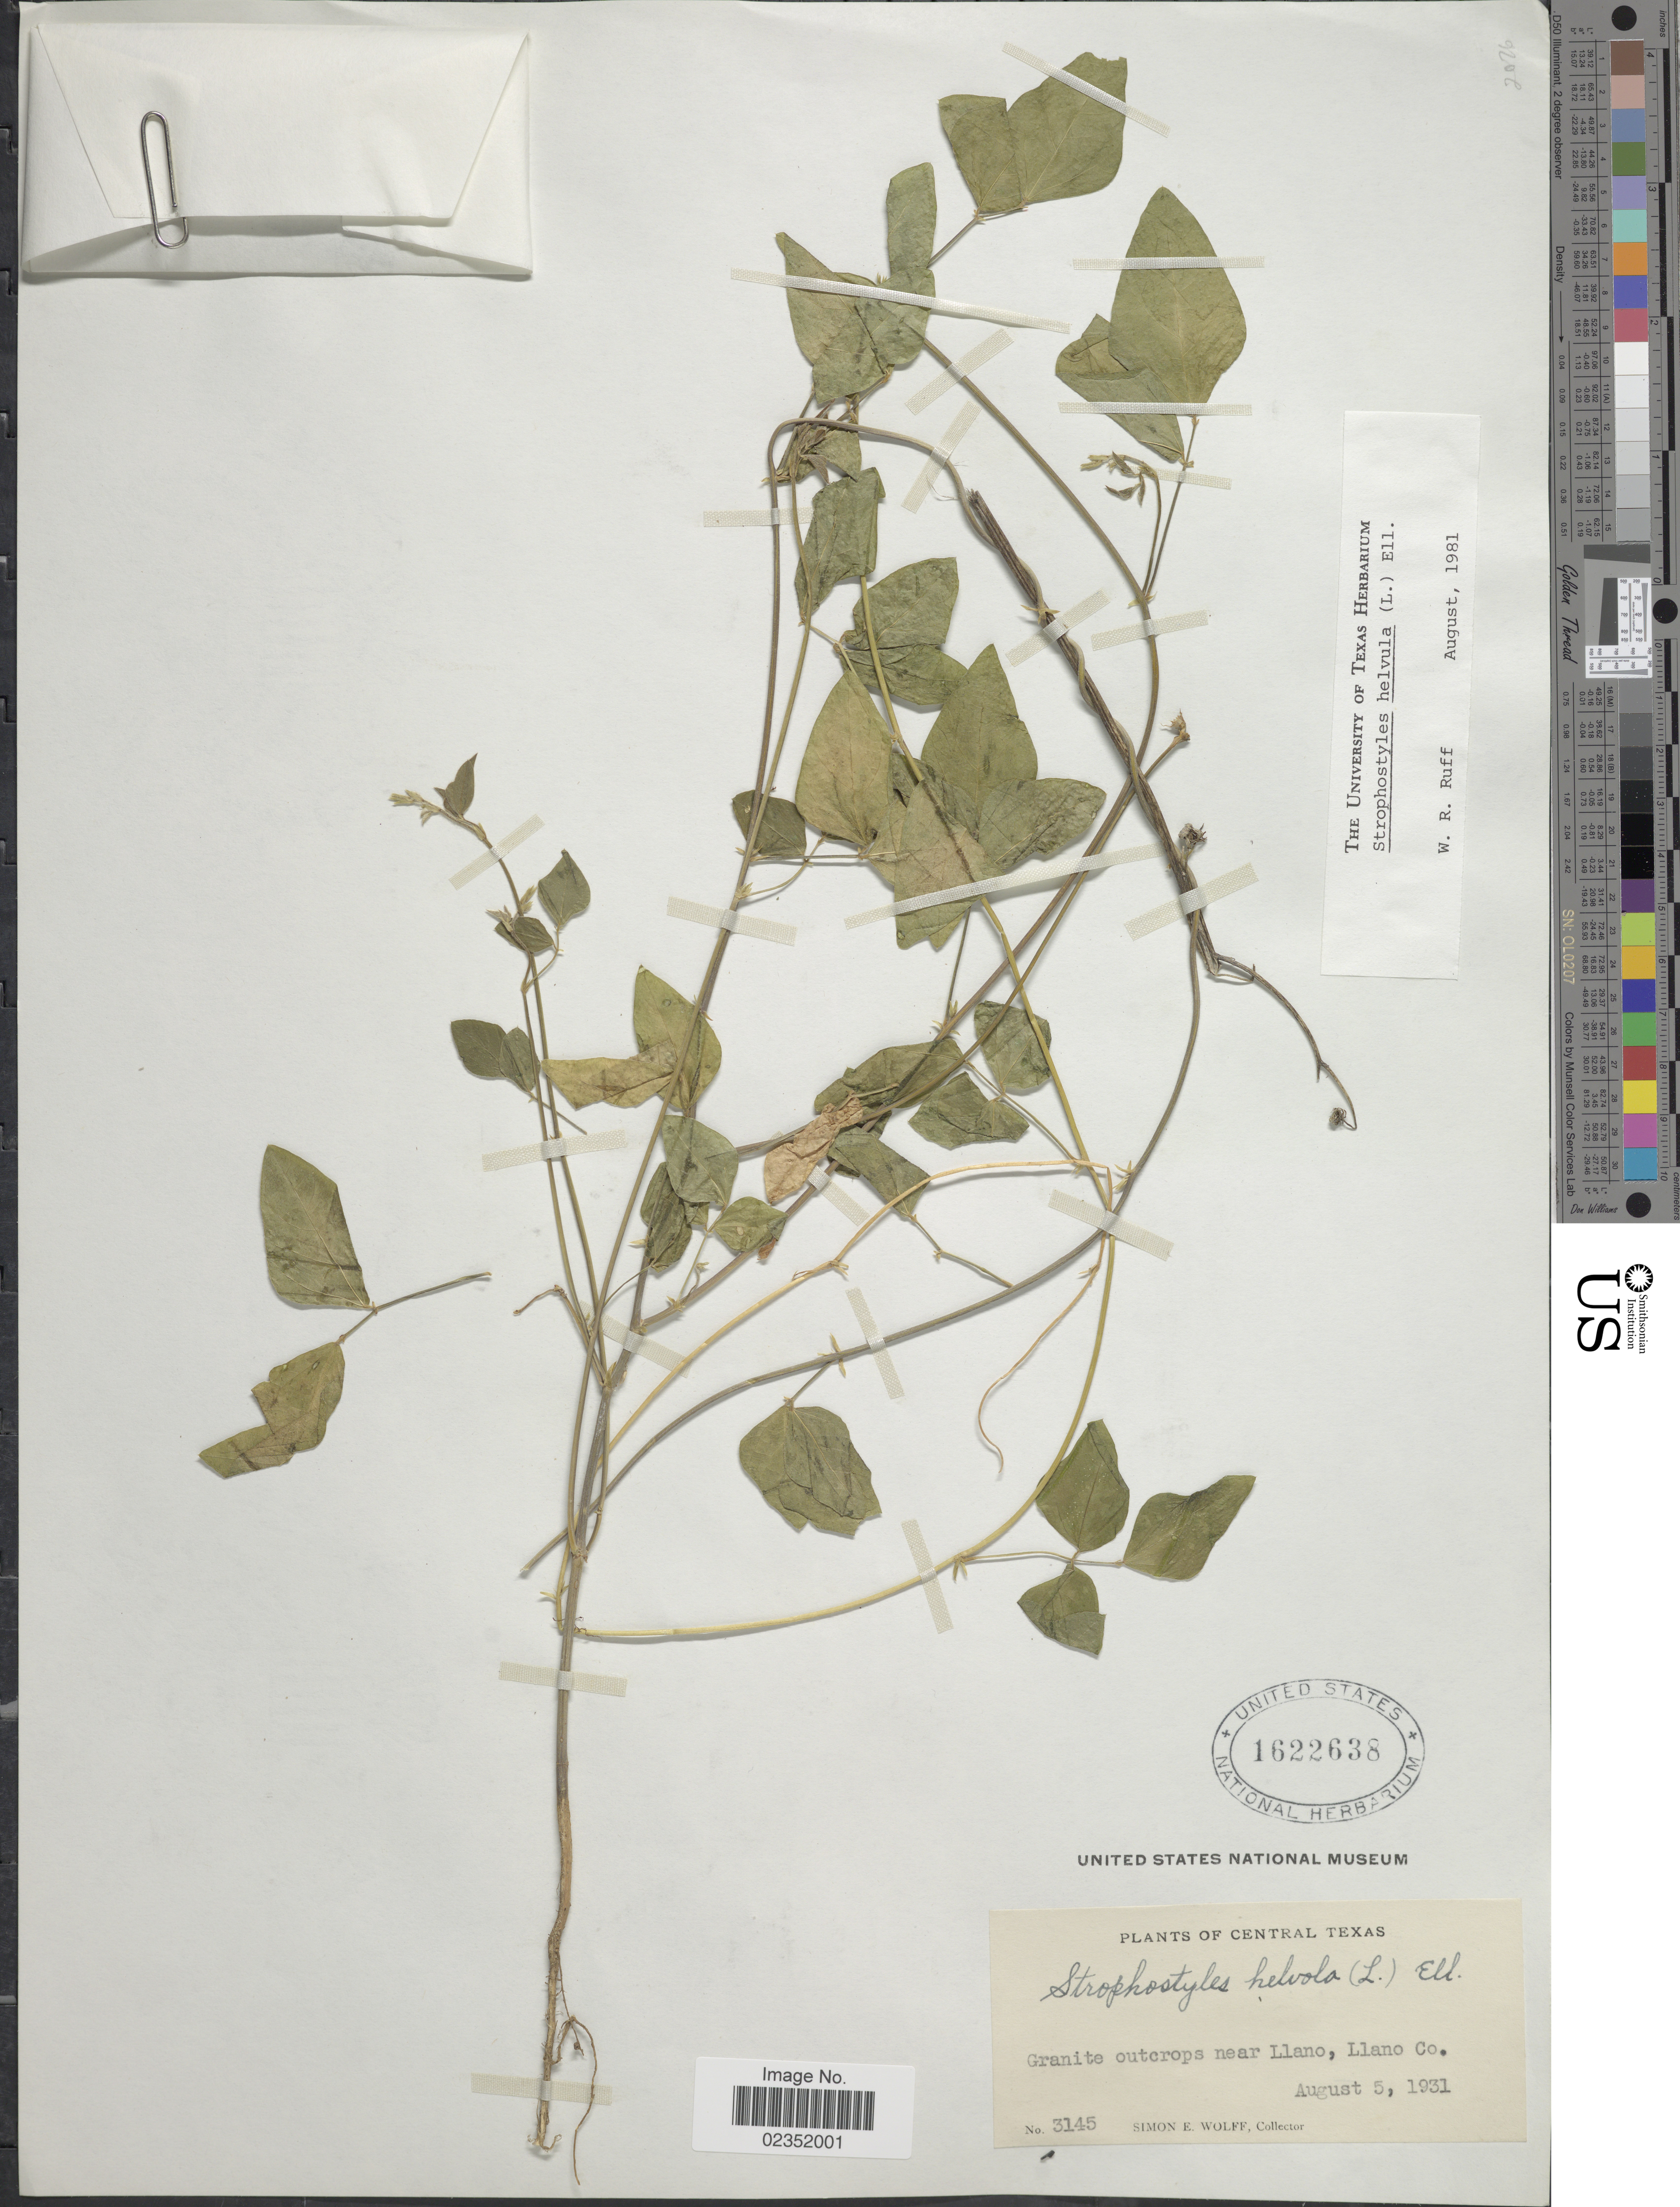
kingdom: Plantae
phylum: Tracheophyta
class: Magnoliopsida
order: Fabales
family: Fabaceae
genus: Strophostyles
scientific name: Strophostyles helvola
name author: (L.) Elliott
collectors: S. E. Wolff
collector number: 3145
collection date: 1931-08-05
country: United States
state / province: Texas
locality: Central Texas, Granite outcrops near Llano, Llano Co.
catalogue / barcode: US 1622638